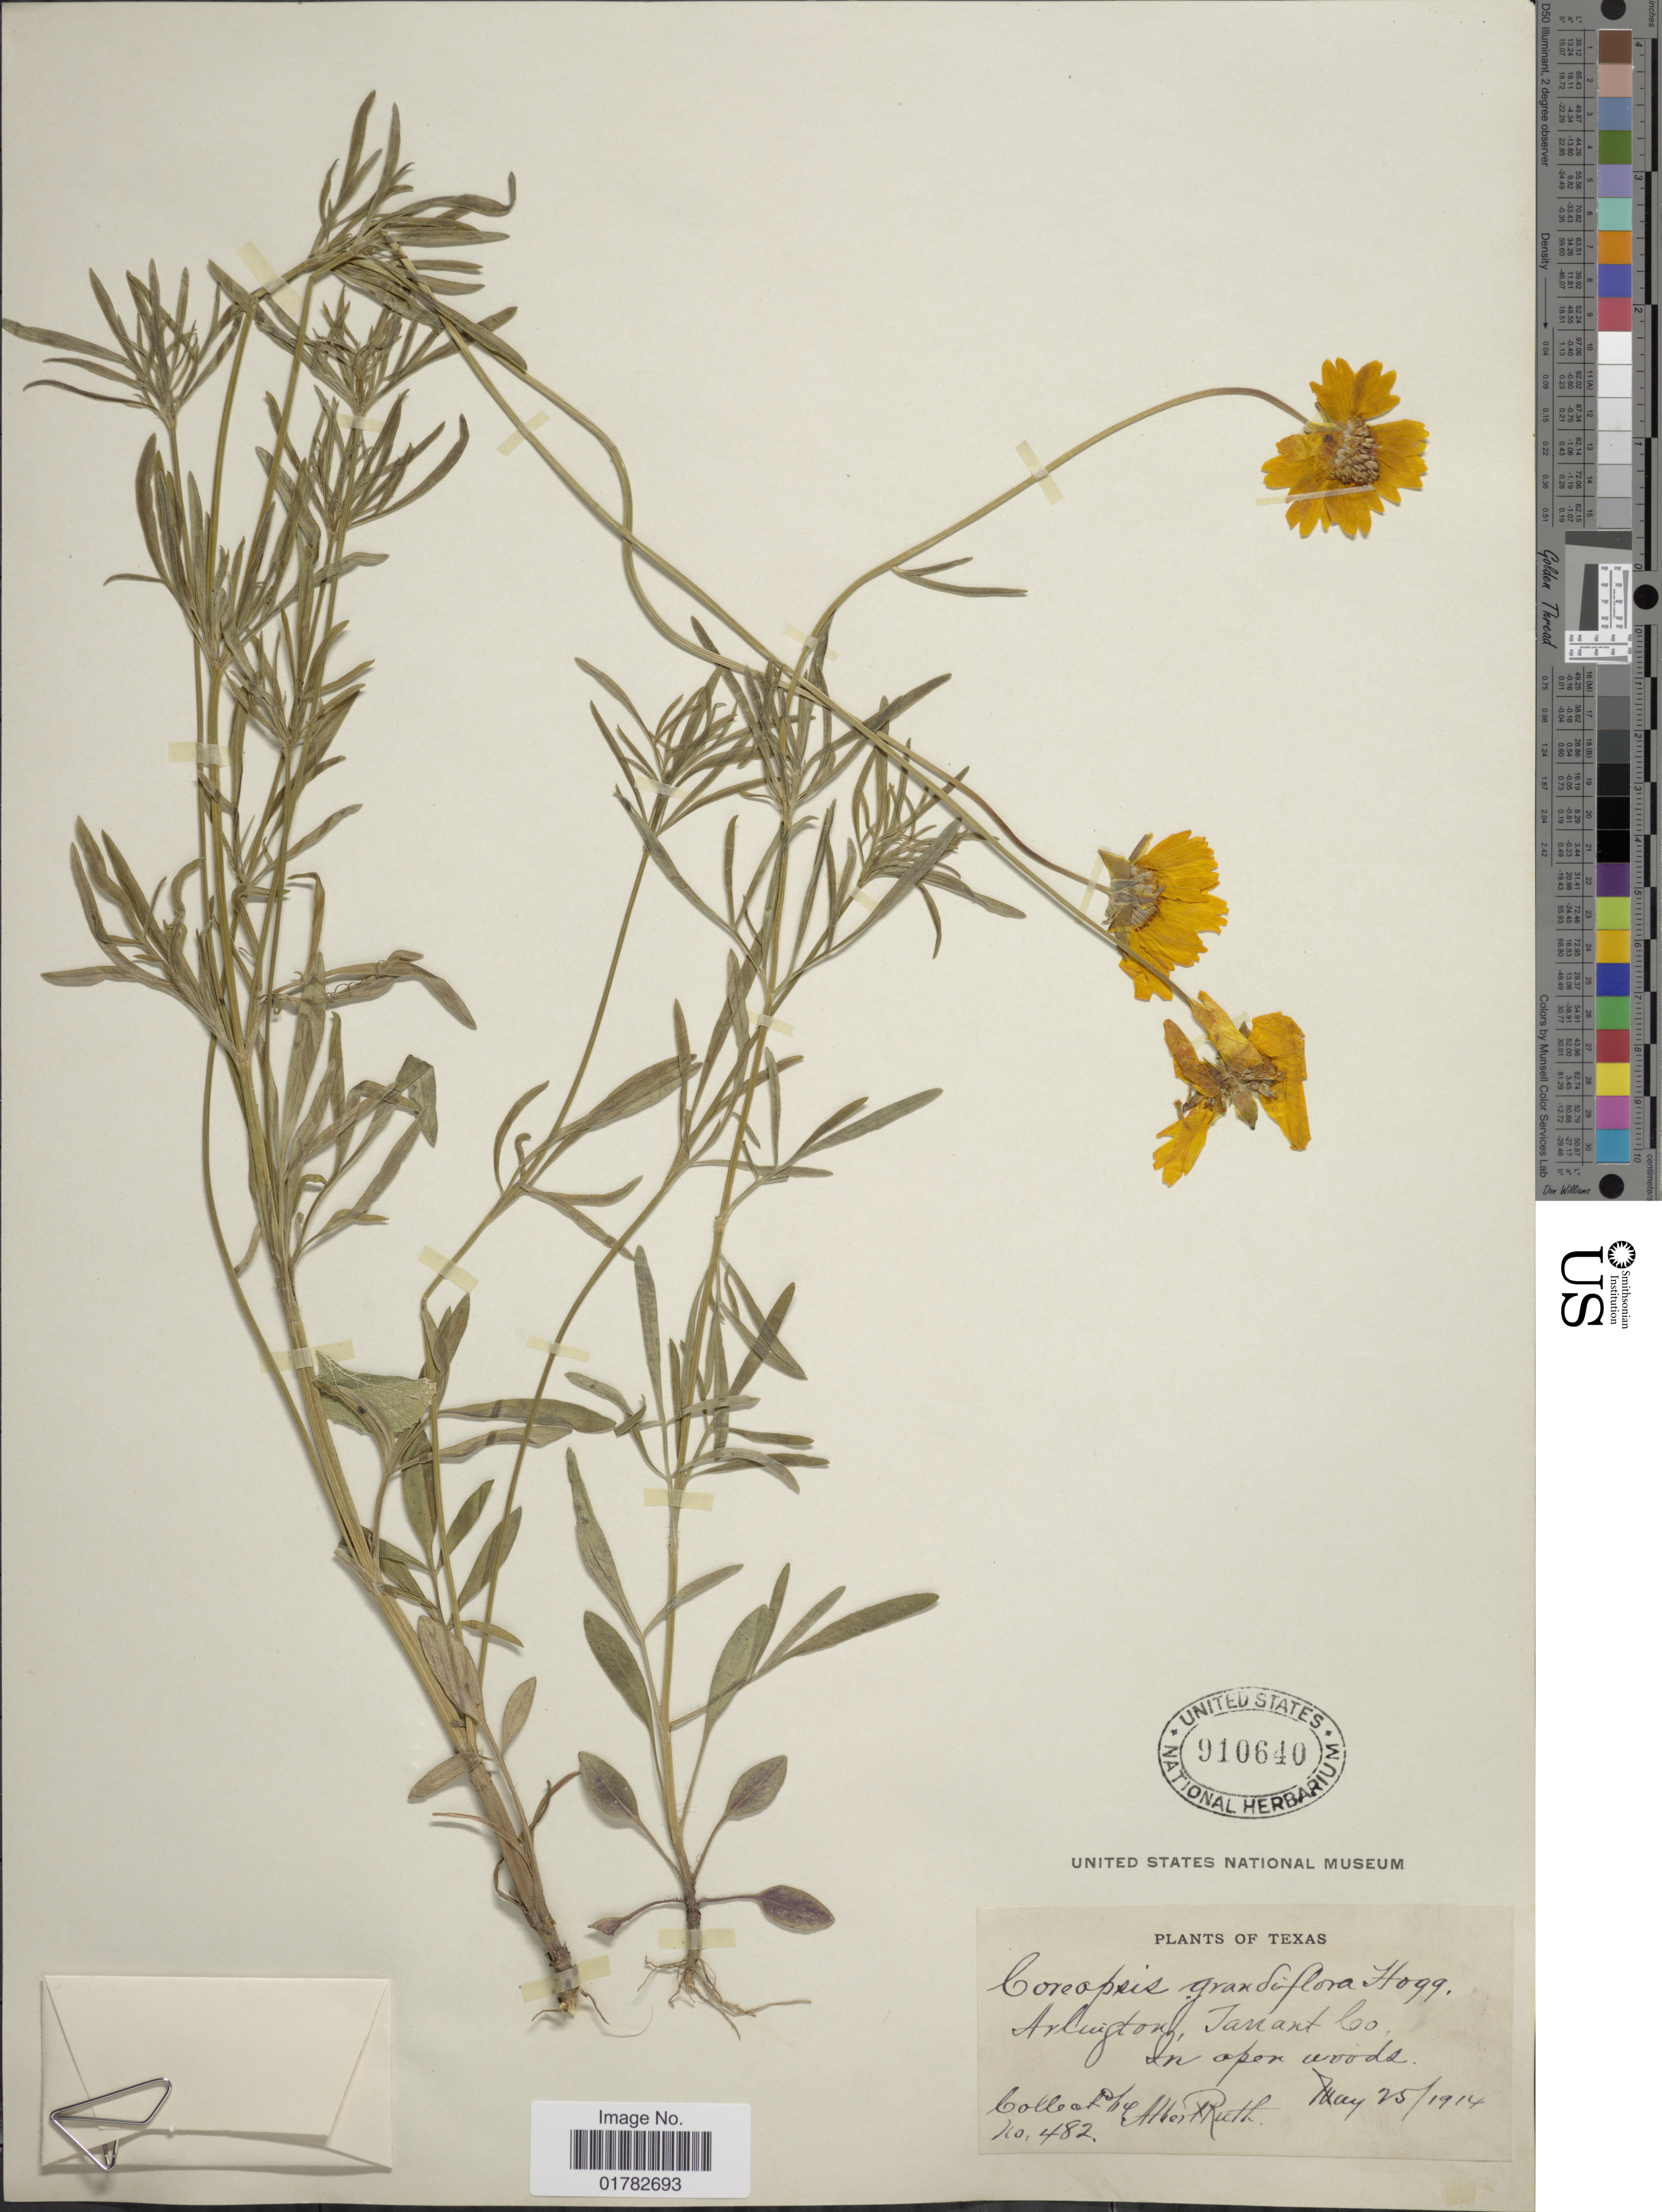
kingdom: Plantae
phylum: Tracheophyta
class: Magnoliopsida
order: Asterales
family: Asteraceae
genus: Coreopsis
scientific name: Coreopsis grandiflora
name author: Nutt.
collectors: A. Ruth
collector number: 482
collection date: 1914-05-25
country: United States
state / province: Texas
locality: Arlington, Tanant Co., Tanant Co, in open woods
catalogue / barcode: US 910640